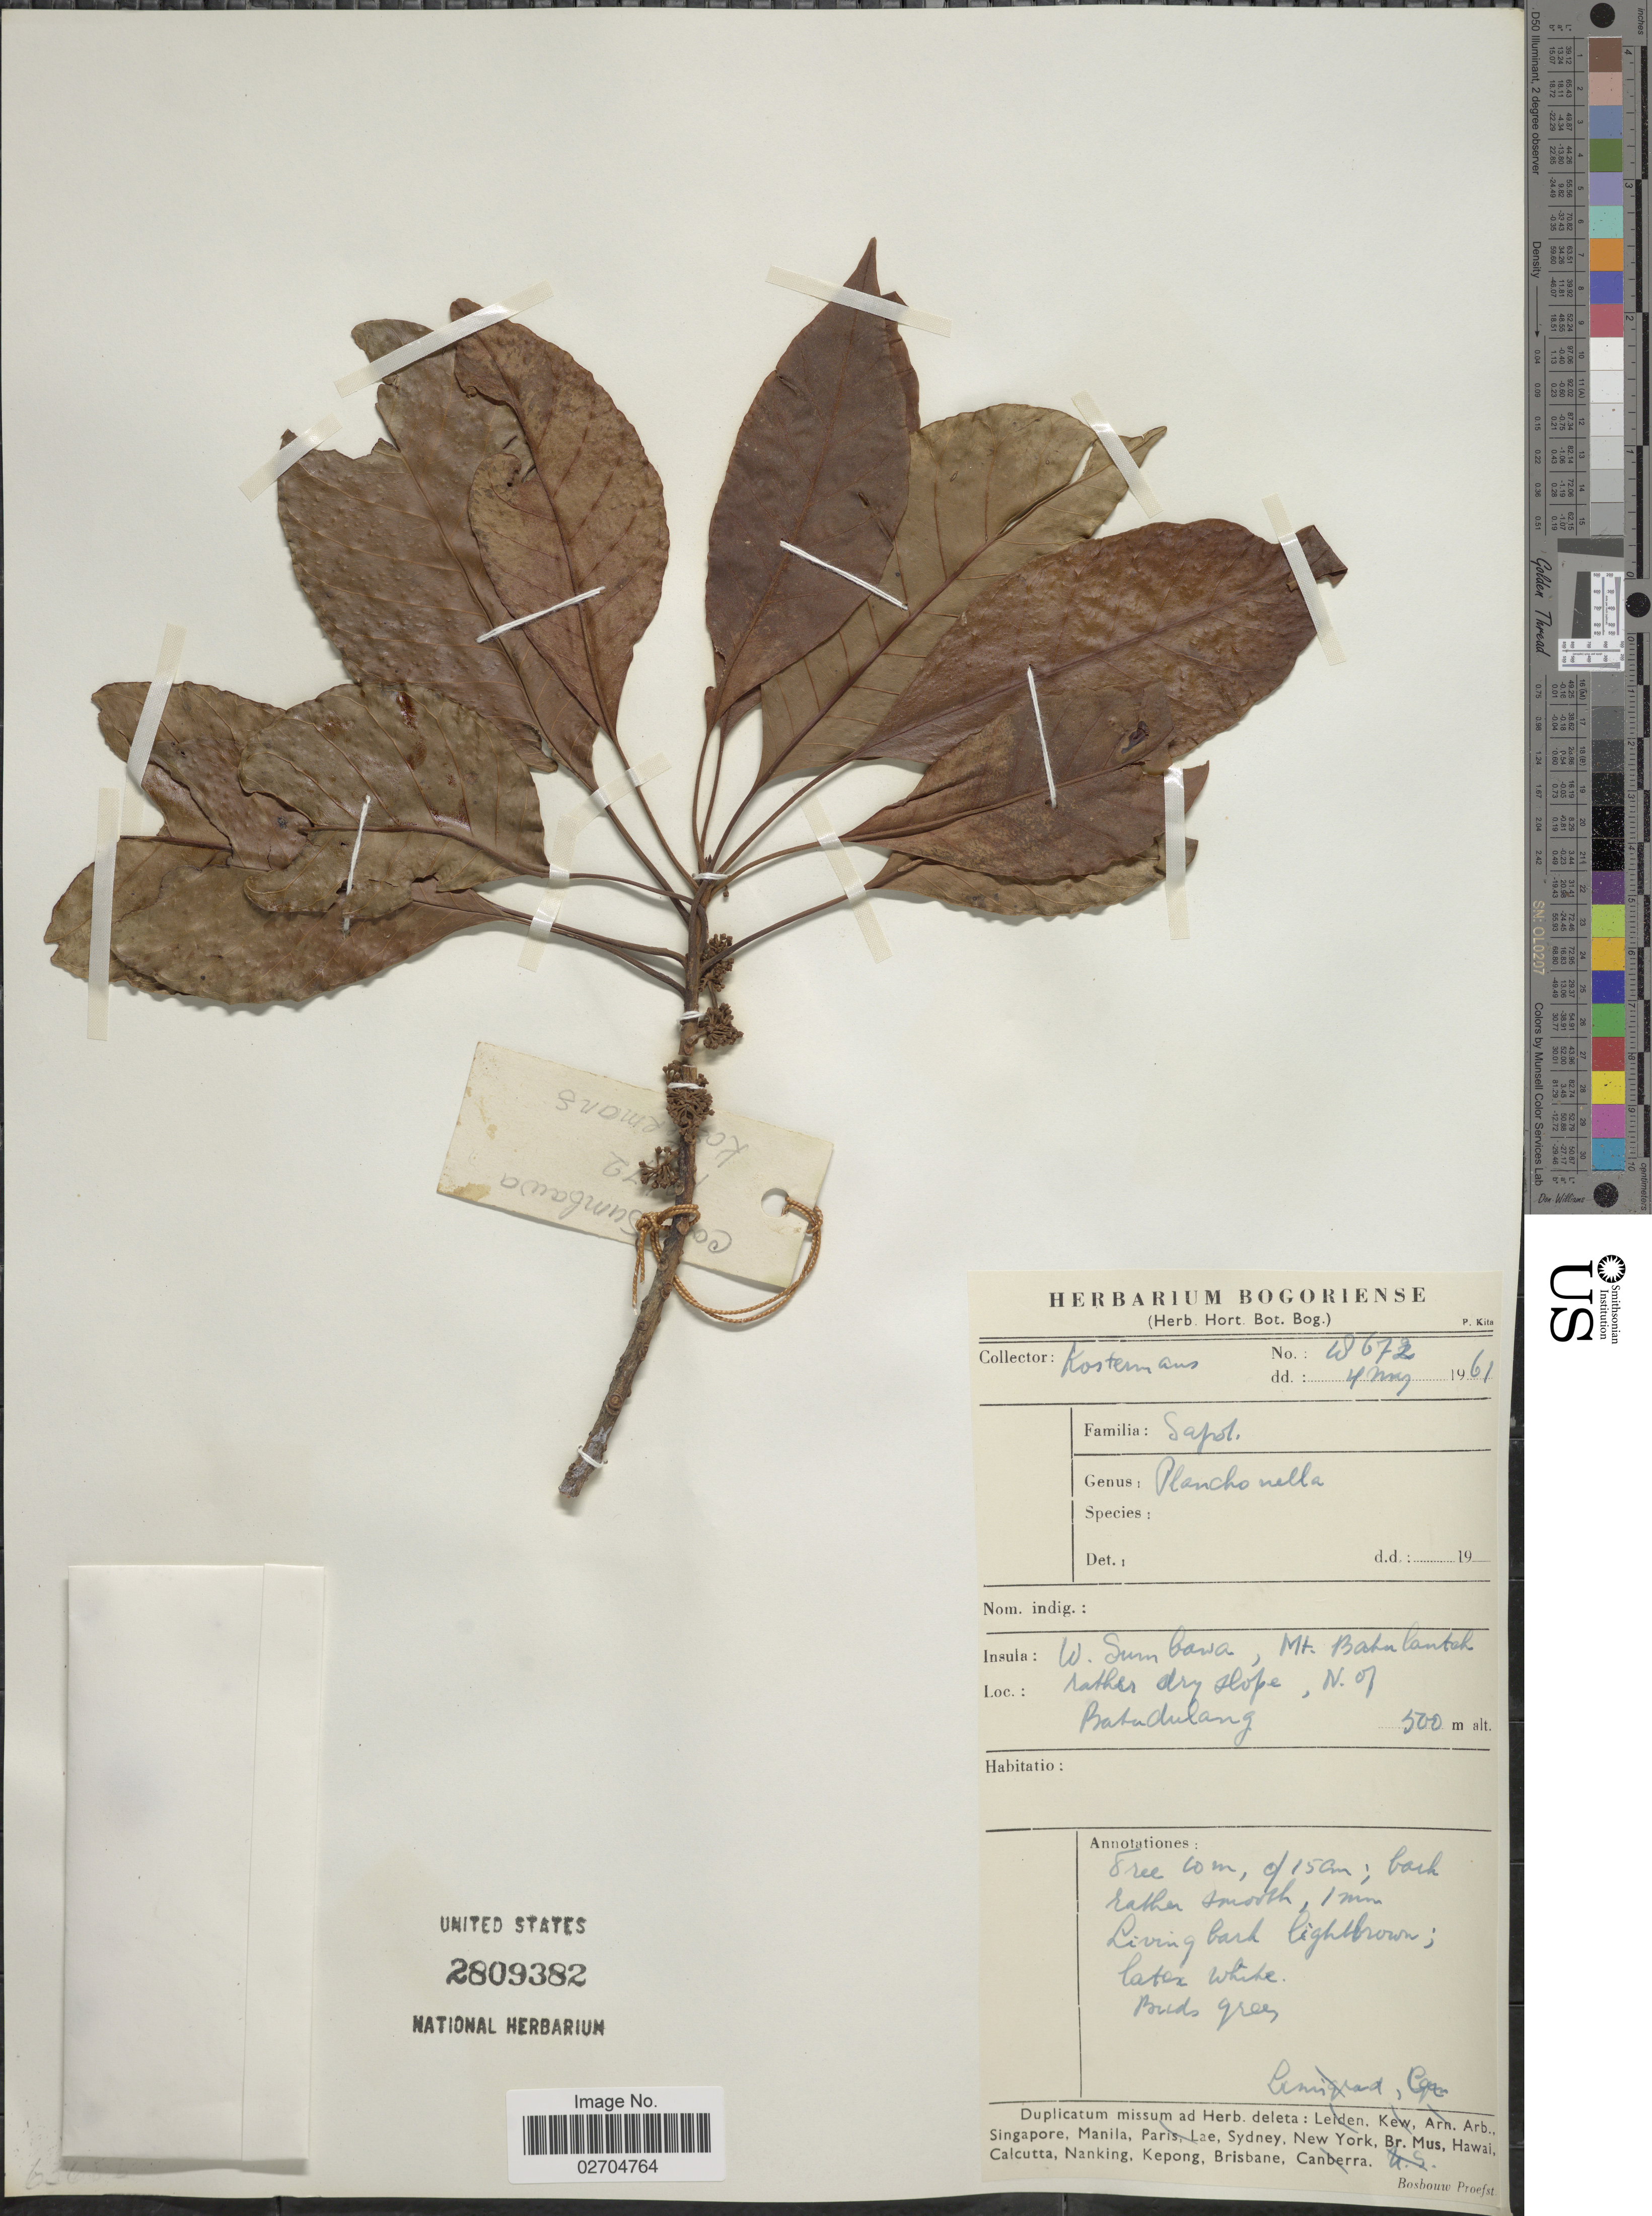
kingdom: Plantae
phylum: Tracheophyta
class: Magnoliopsida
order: Ericales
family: Sapotaceae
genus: Planchonella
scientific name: Planchonella sp.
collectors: Kostermans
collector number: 18672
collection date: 1961-05-04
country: Indonesia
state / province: Nusa Tenggara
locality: W. Sumbawa, Mt. Batulanteh rather dry slope, N. of Batudulang.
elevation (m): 500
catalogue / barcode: US 2809382